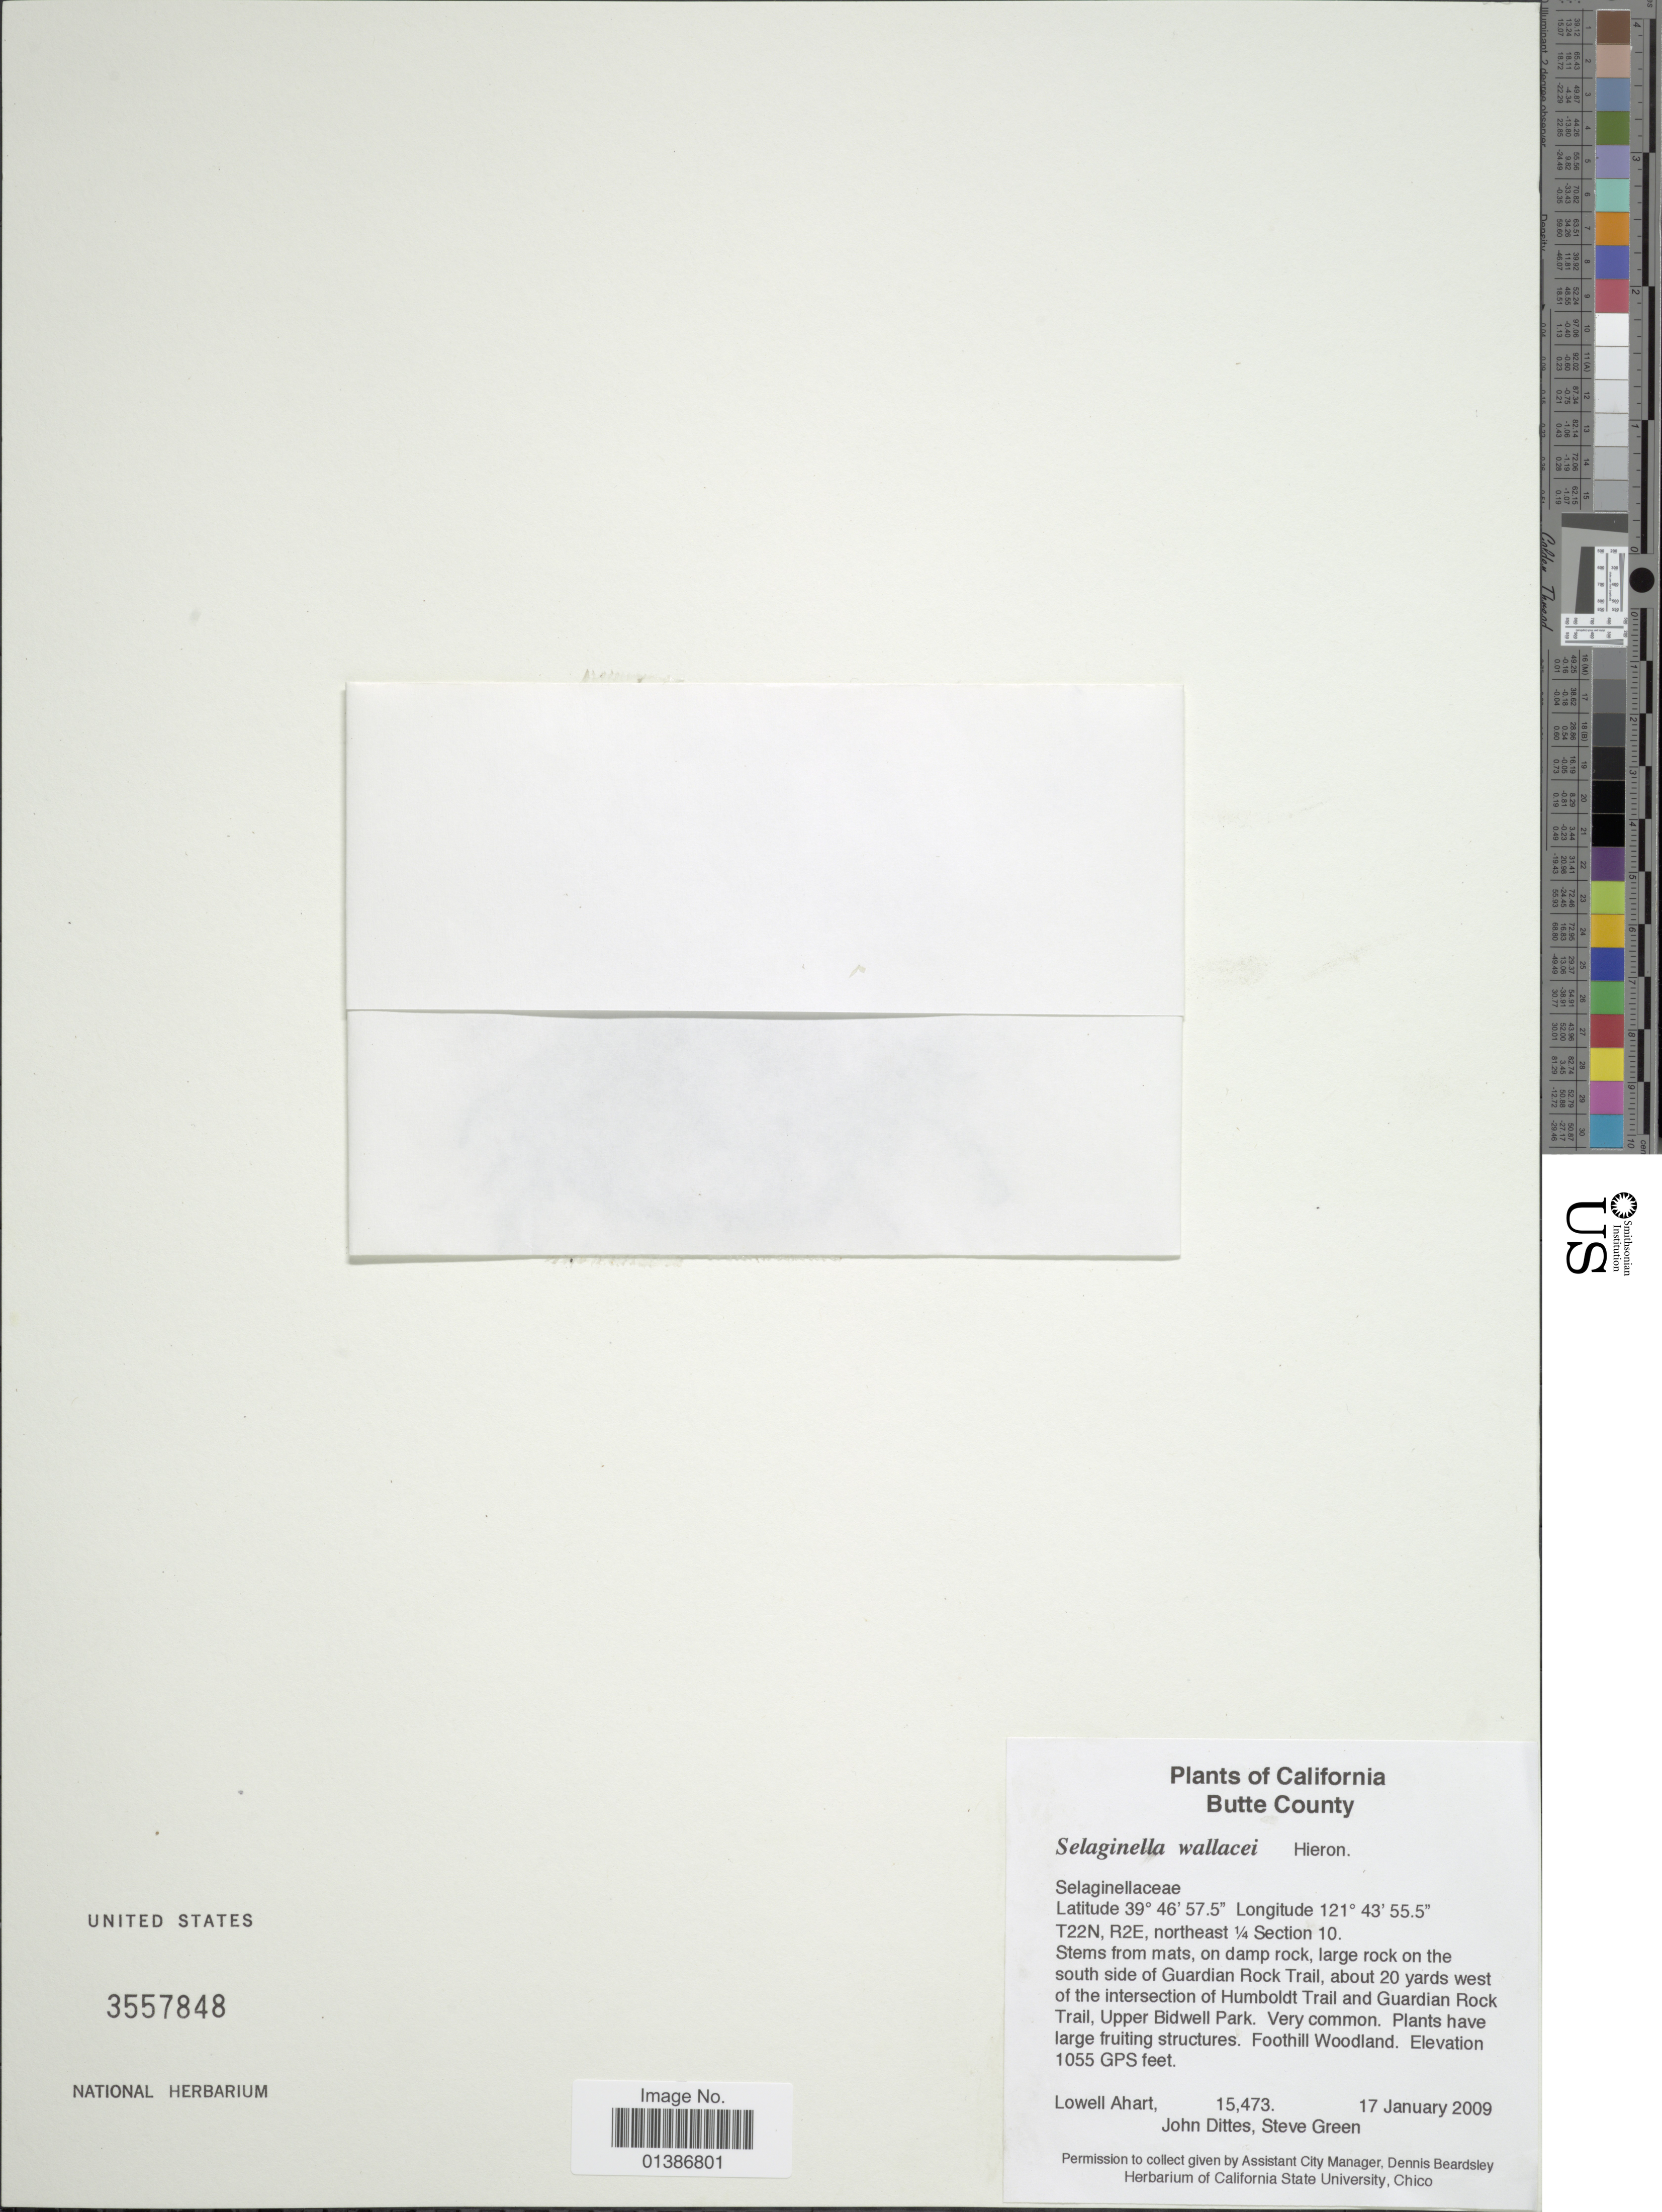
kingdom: Plantae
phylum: Tracheophyta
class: Lycopodiopsida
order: Selaginellales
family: Selaginellaceae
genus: Selaginella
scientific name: Selaginella wallacei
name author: Hieron.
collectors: L. Ahart, J. Dittes & S. Green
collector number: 15473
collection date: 2009-01-17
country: United States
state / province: California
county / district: Butte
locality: Butte County. T22N, R2E, northeast ¼ Section 10. Stems from mats, on damp rock, large rock on the south side of Guardian Rock Trail, about 20 yards west of the intersection of Humboldt Trail and Guardian Rock Trail, Upper Bidwell Park.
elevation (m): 322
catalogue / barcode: US 3557848